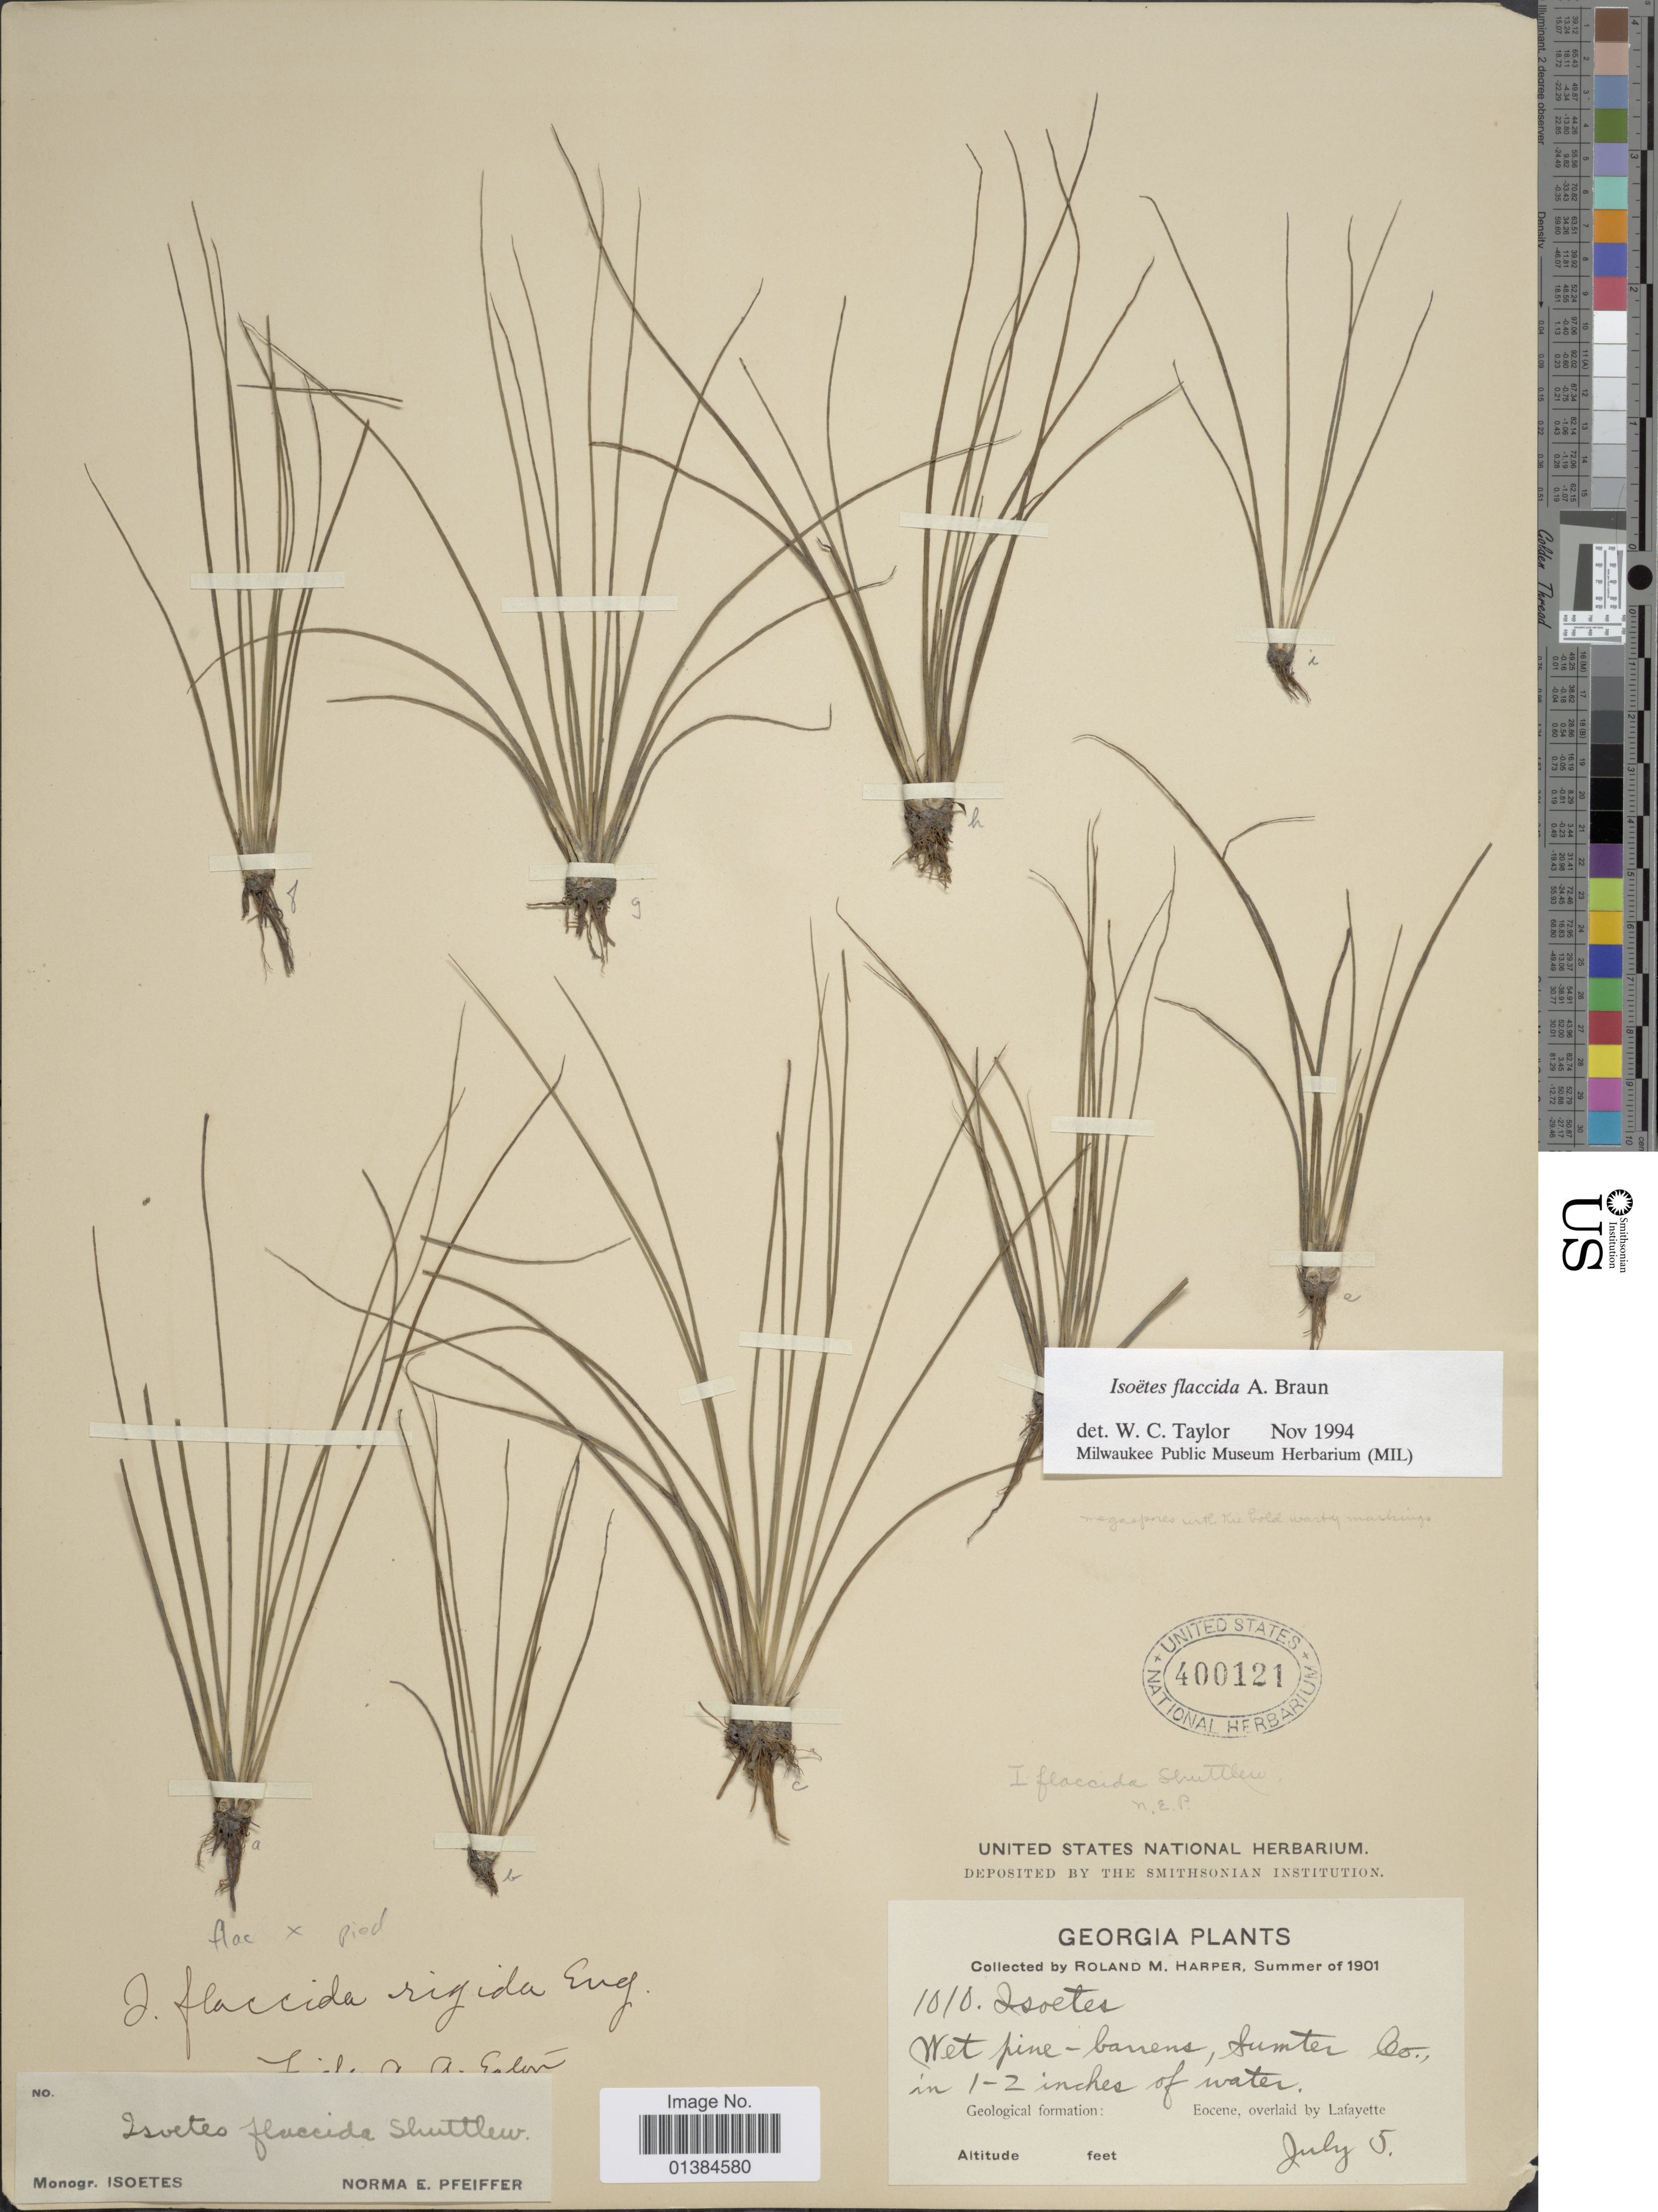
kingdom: Plantae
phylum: Tracheophyta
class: Lycopodiopsida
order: Isoetales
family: Isoetaceae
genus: Isoetes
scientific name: Isoetes flaccida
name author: Shuttlew. ex A. Braun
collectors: R. M. Harper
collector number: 1010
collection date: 1901-07-05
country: United States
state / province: Georgia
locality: Wet pine-barrens, Sumter Co.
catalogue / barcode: US 400121